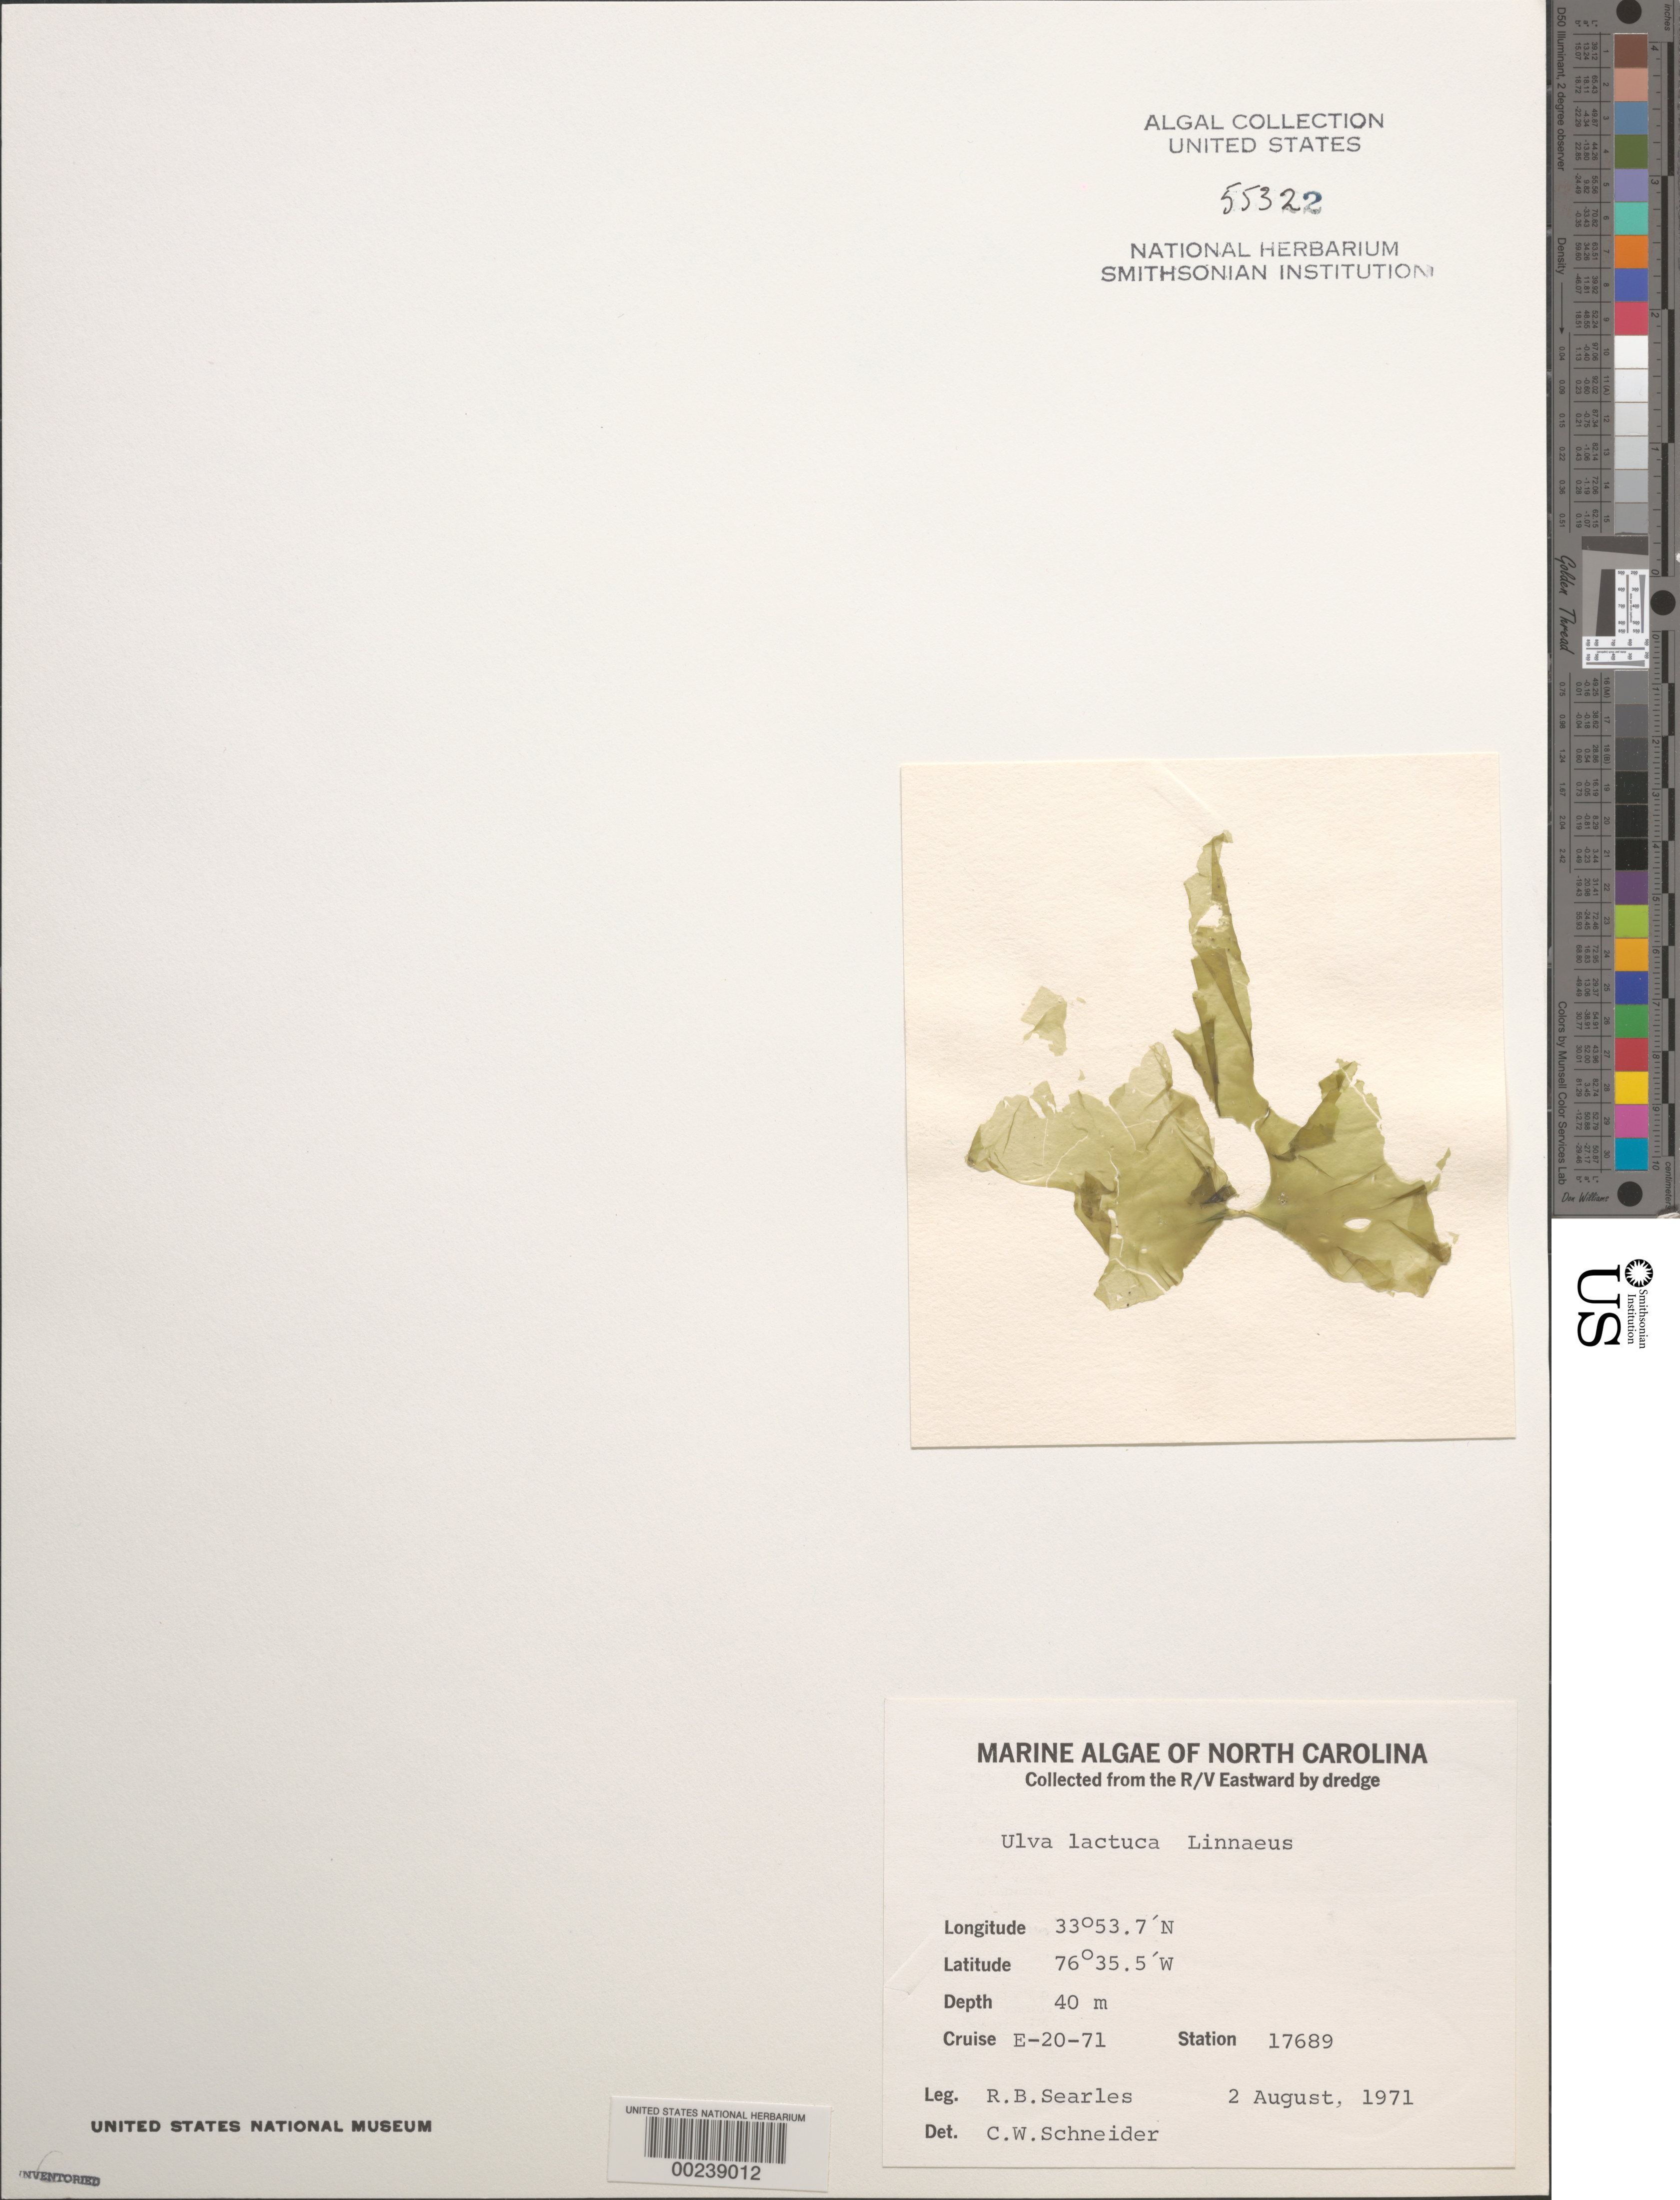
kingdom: Plantae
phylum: Chlorophyta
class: Ulvophyceae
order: Ulvales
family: Ulvaceae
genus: Ulva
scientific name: Ulva lactuca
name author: L.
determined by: Schneider, C. W.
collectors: R. Searles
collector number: Station 17689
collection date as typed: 02 Aug 1971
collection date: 1971-08-02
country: United States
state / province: North Carolina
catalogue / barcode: US 55322